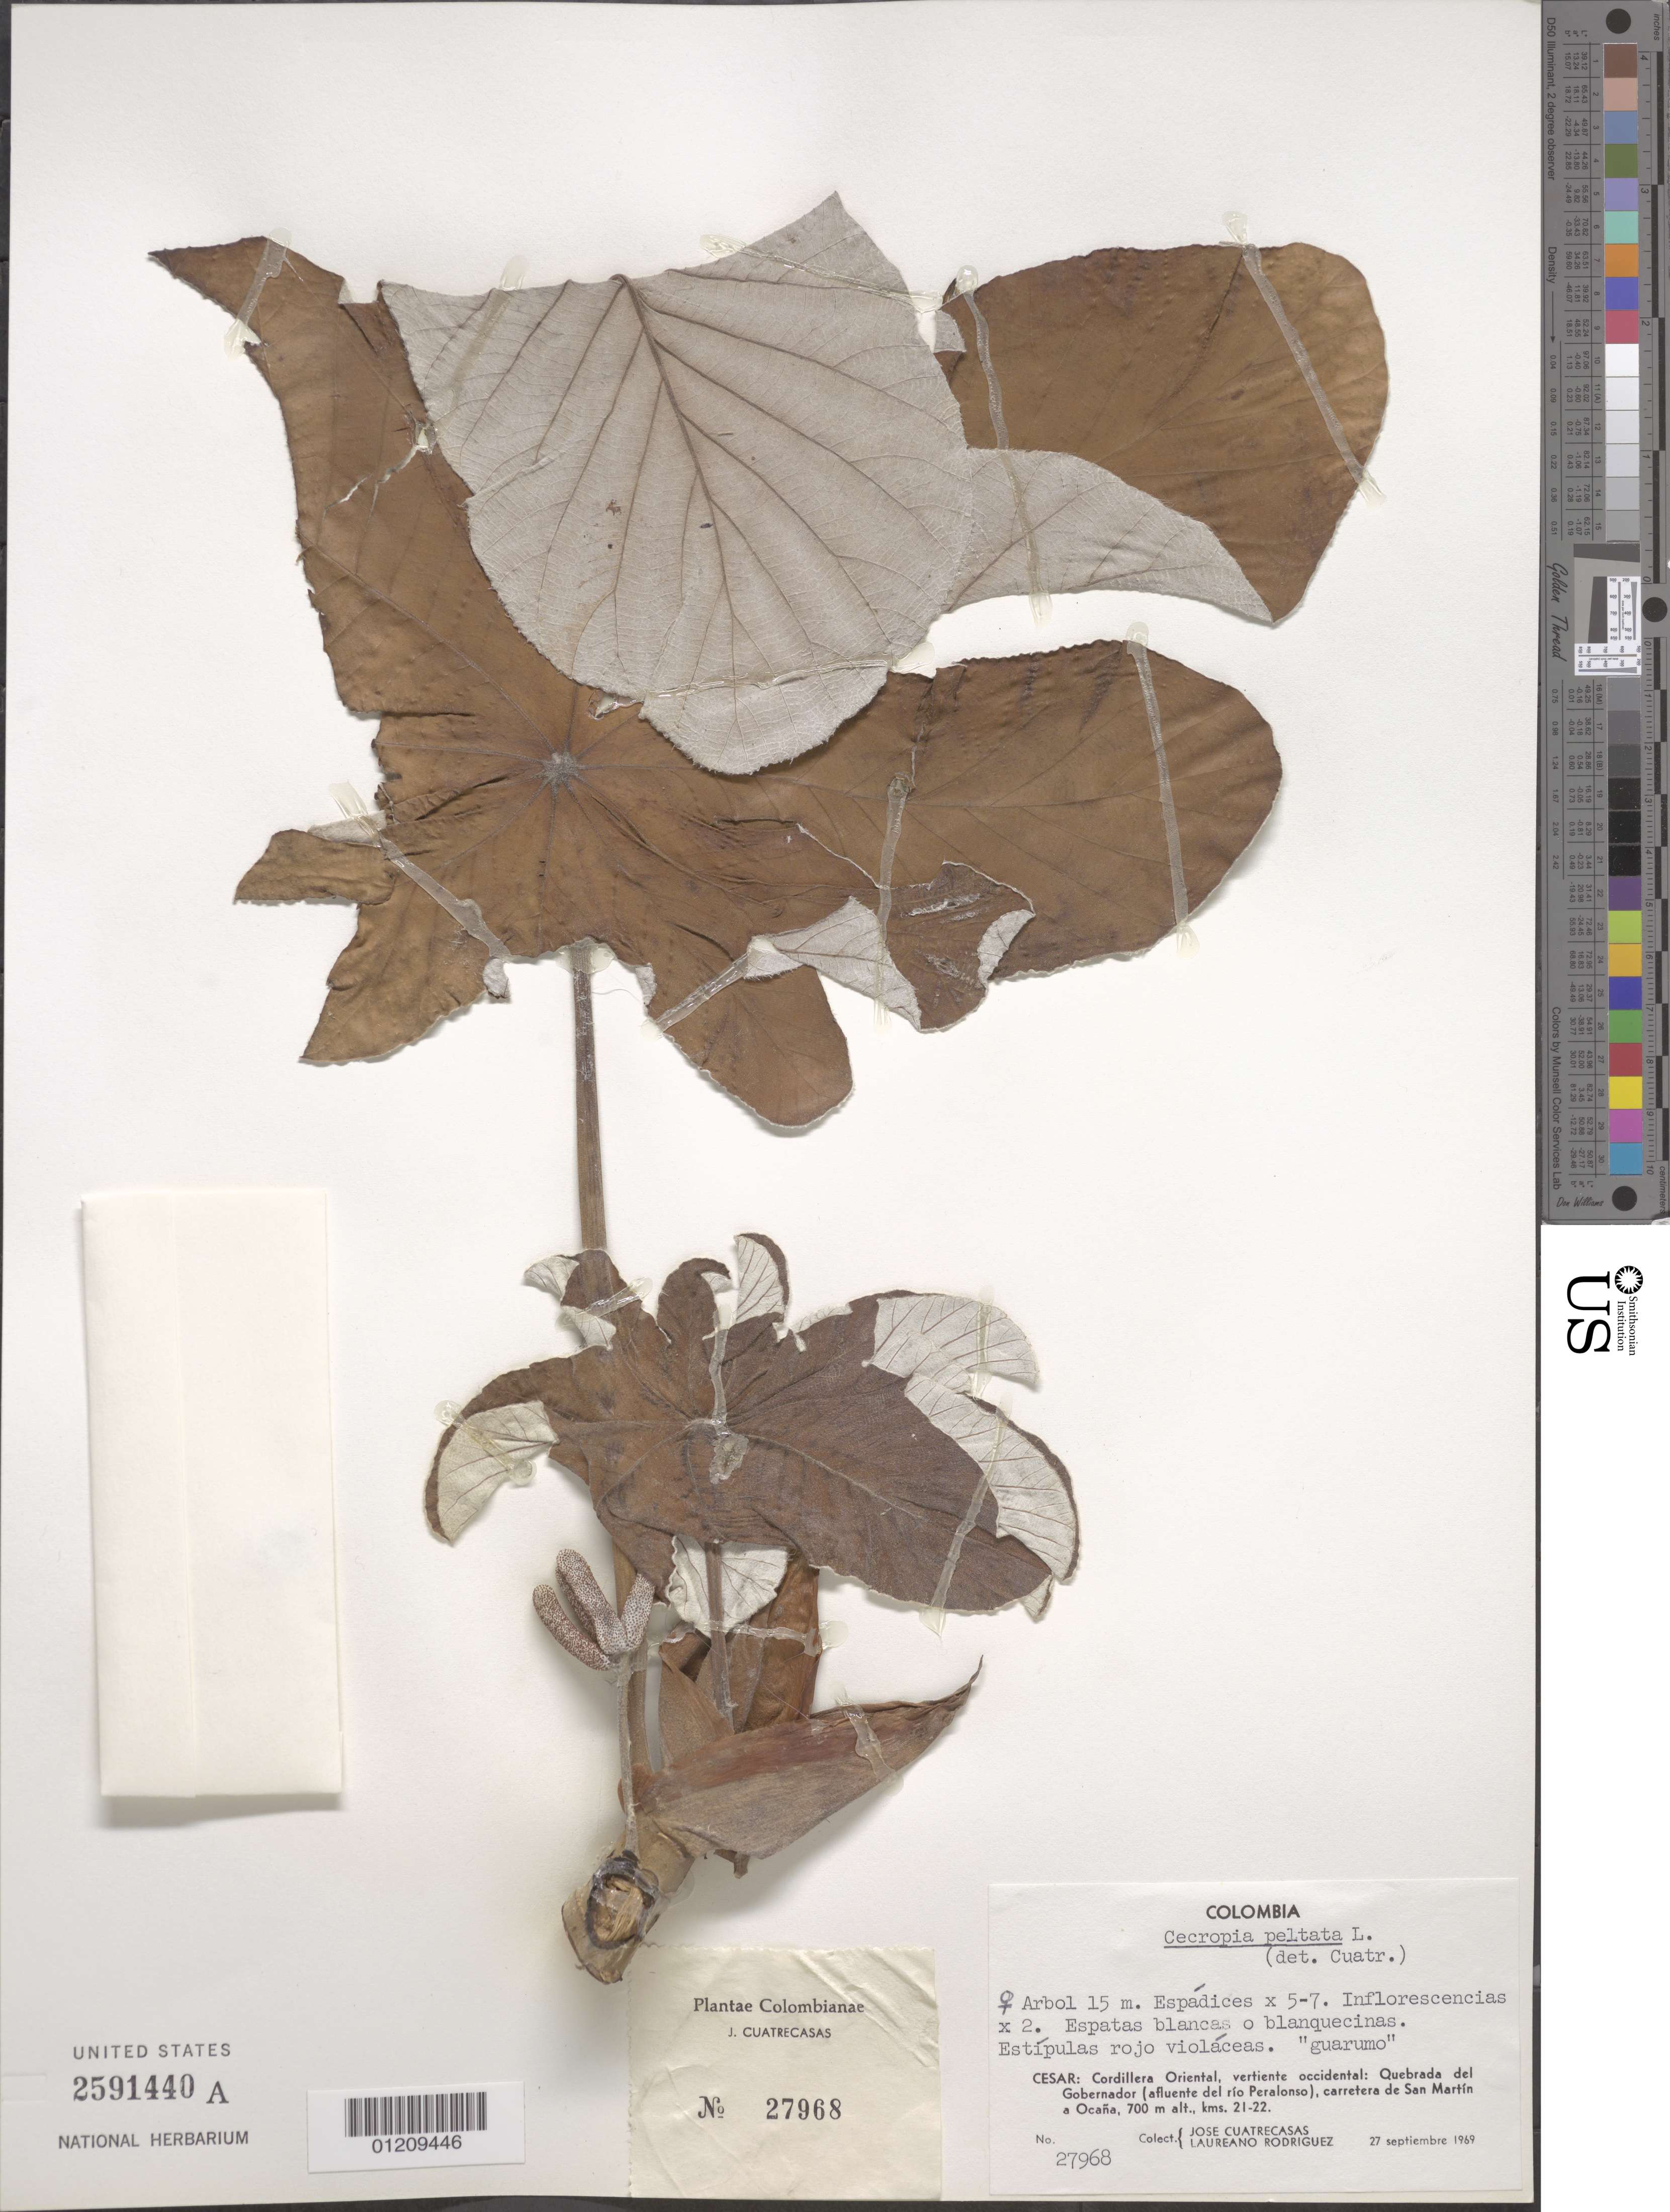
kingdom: Plantae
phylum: Tracheophyta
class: Magnoliopsida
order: Rosales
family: Urticaceae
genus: Cecropia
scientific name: Cecropia peltata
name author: L.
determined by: Cuatrecasas, J.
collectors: J. Cuatrecasas & L. Rodriguez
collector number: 27968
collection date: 1969-09-27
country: Colombia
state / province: César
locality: Cordillera Oriental, vertiente occidental: Quebrada del Gobernador (affluente del rio Peralonso), carretera de San Martin a Ocaña, kms 21-22.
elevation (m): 700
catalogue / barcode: US 2591440A